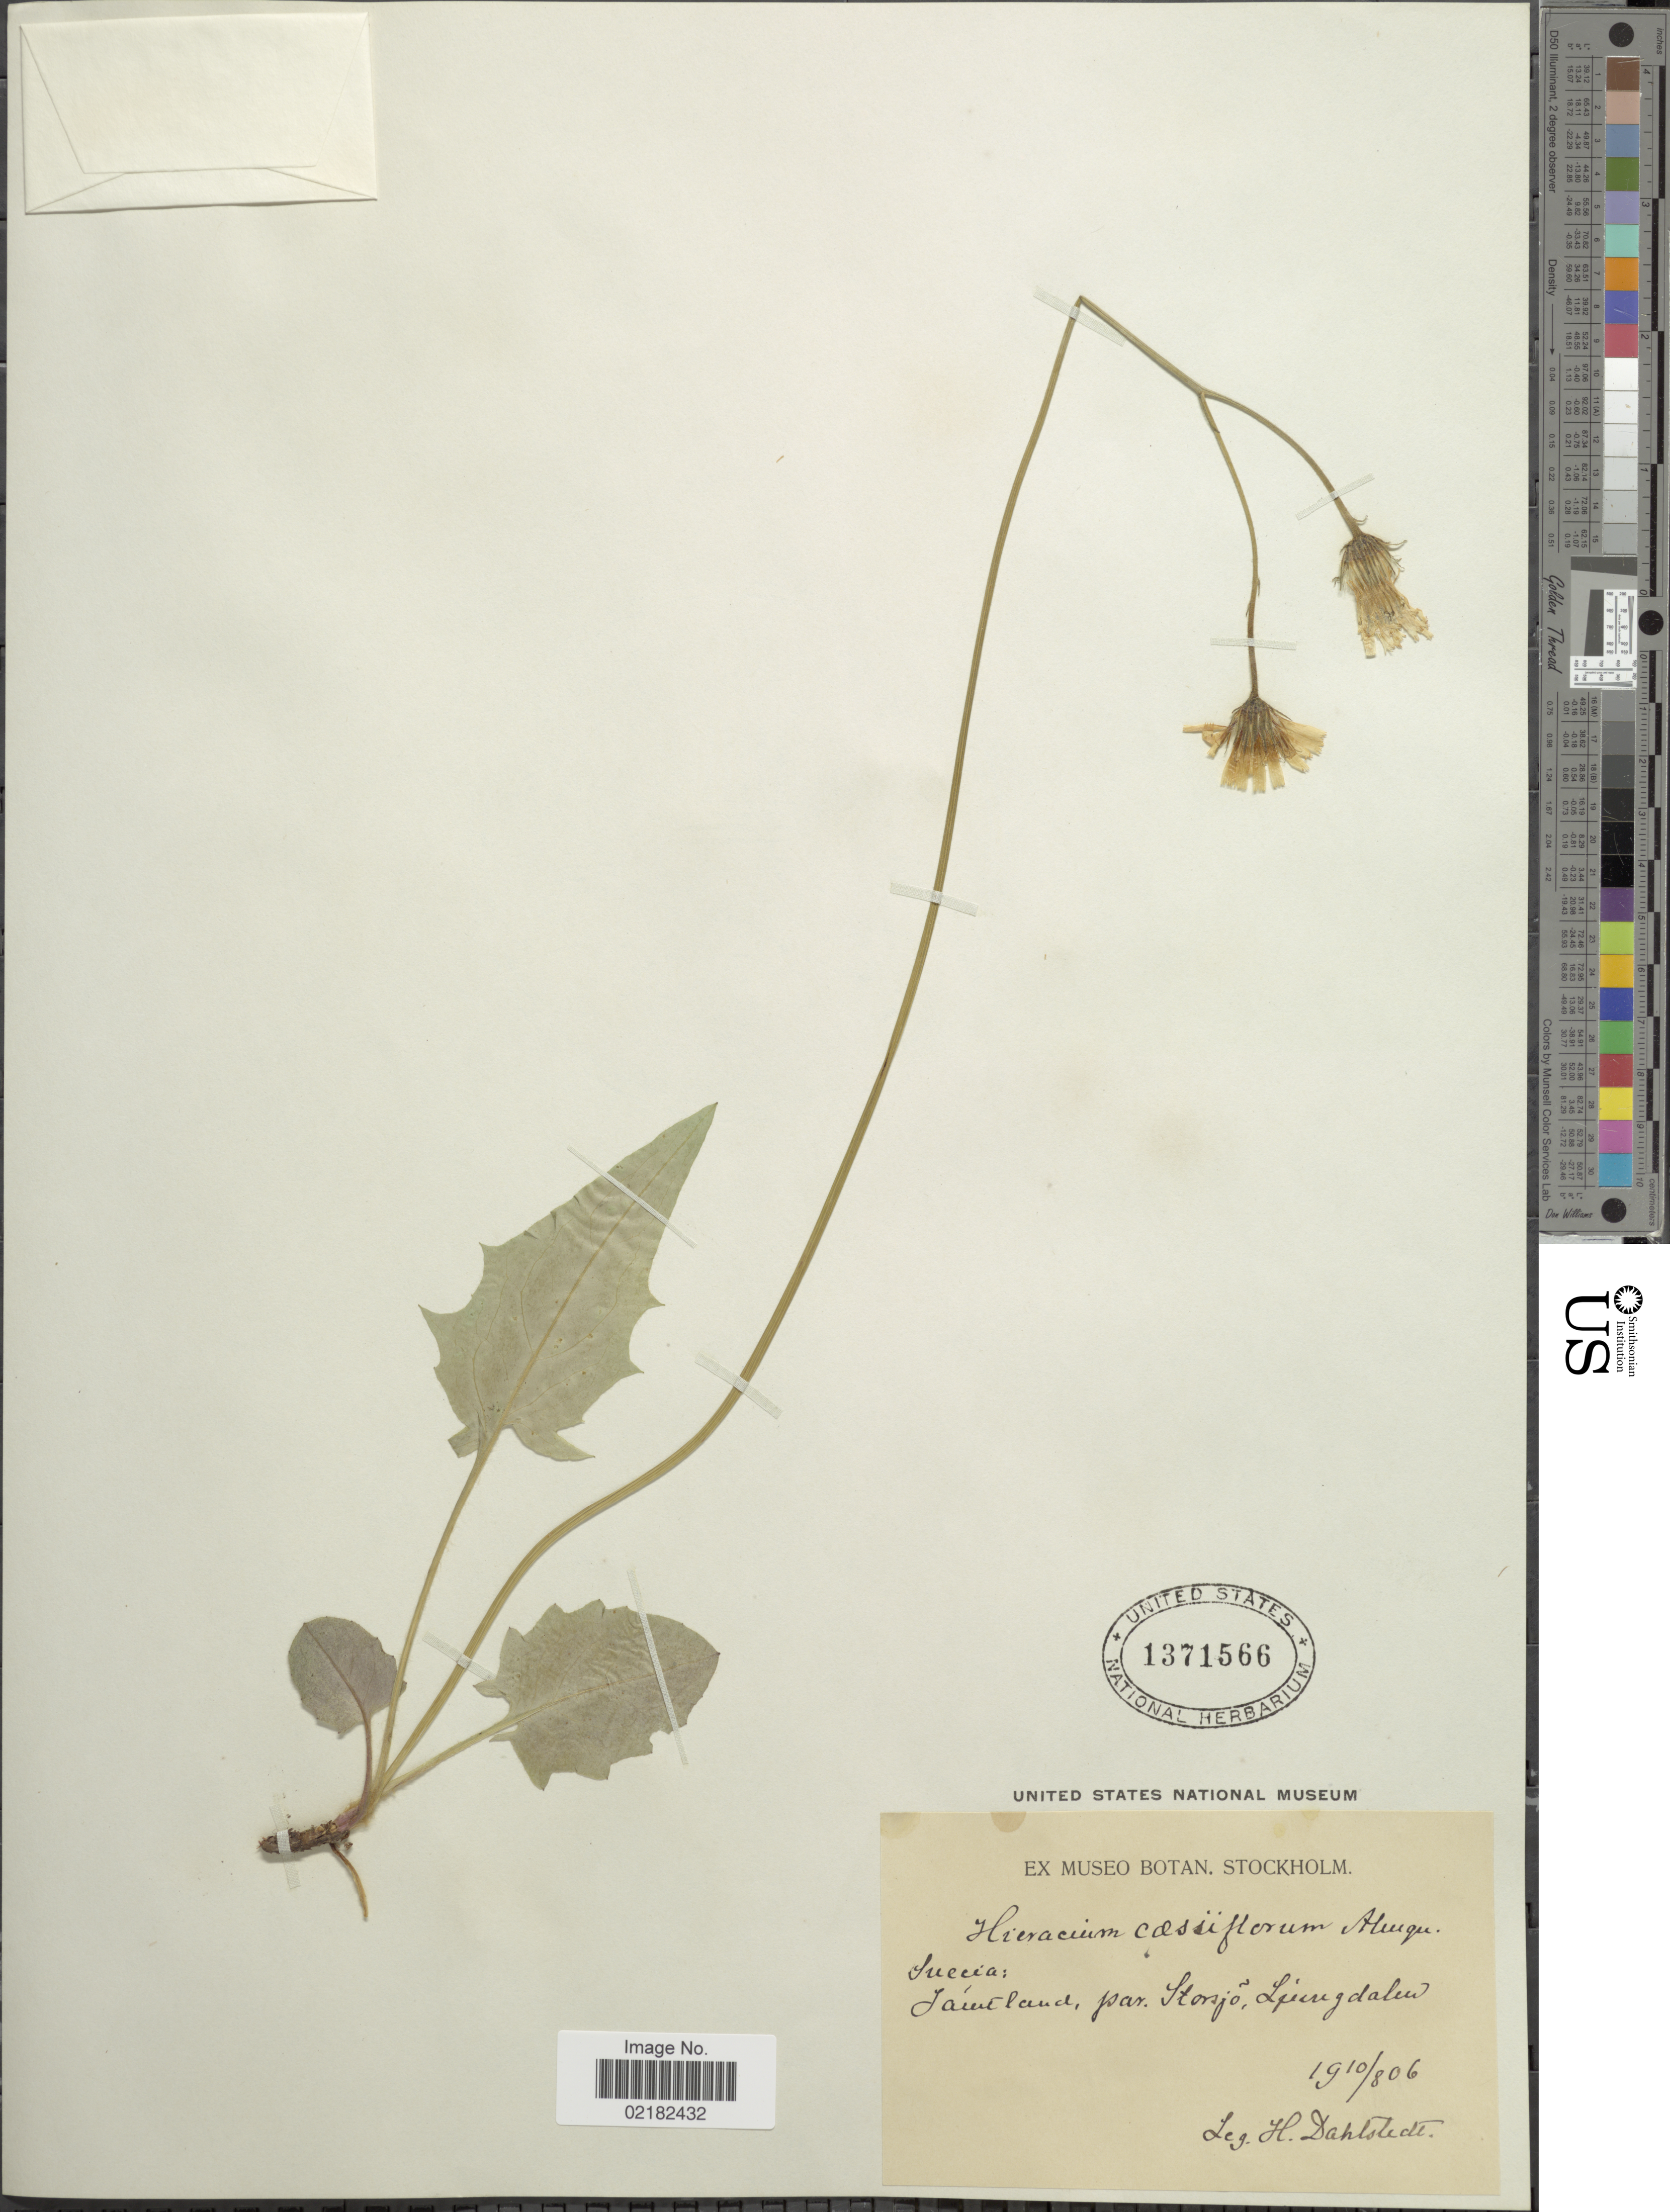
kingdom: Plantae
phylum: Tracheophyta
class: Magnoliopsida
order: Asterales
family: Asteraceae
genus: Hieracium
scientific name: Hieracium bifidum subsp. caesiiflorum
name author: (Norrl.) Zahn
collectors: H. G. Dahlstedt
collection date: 1906-08-10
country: Sweden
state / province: Jämtland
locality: Suecia, Jamtland, par. Storsjo, Ljungdalen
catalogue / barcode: US 1371566